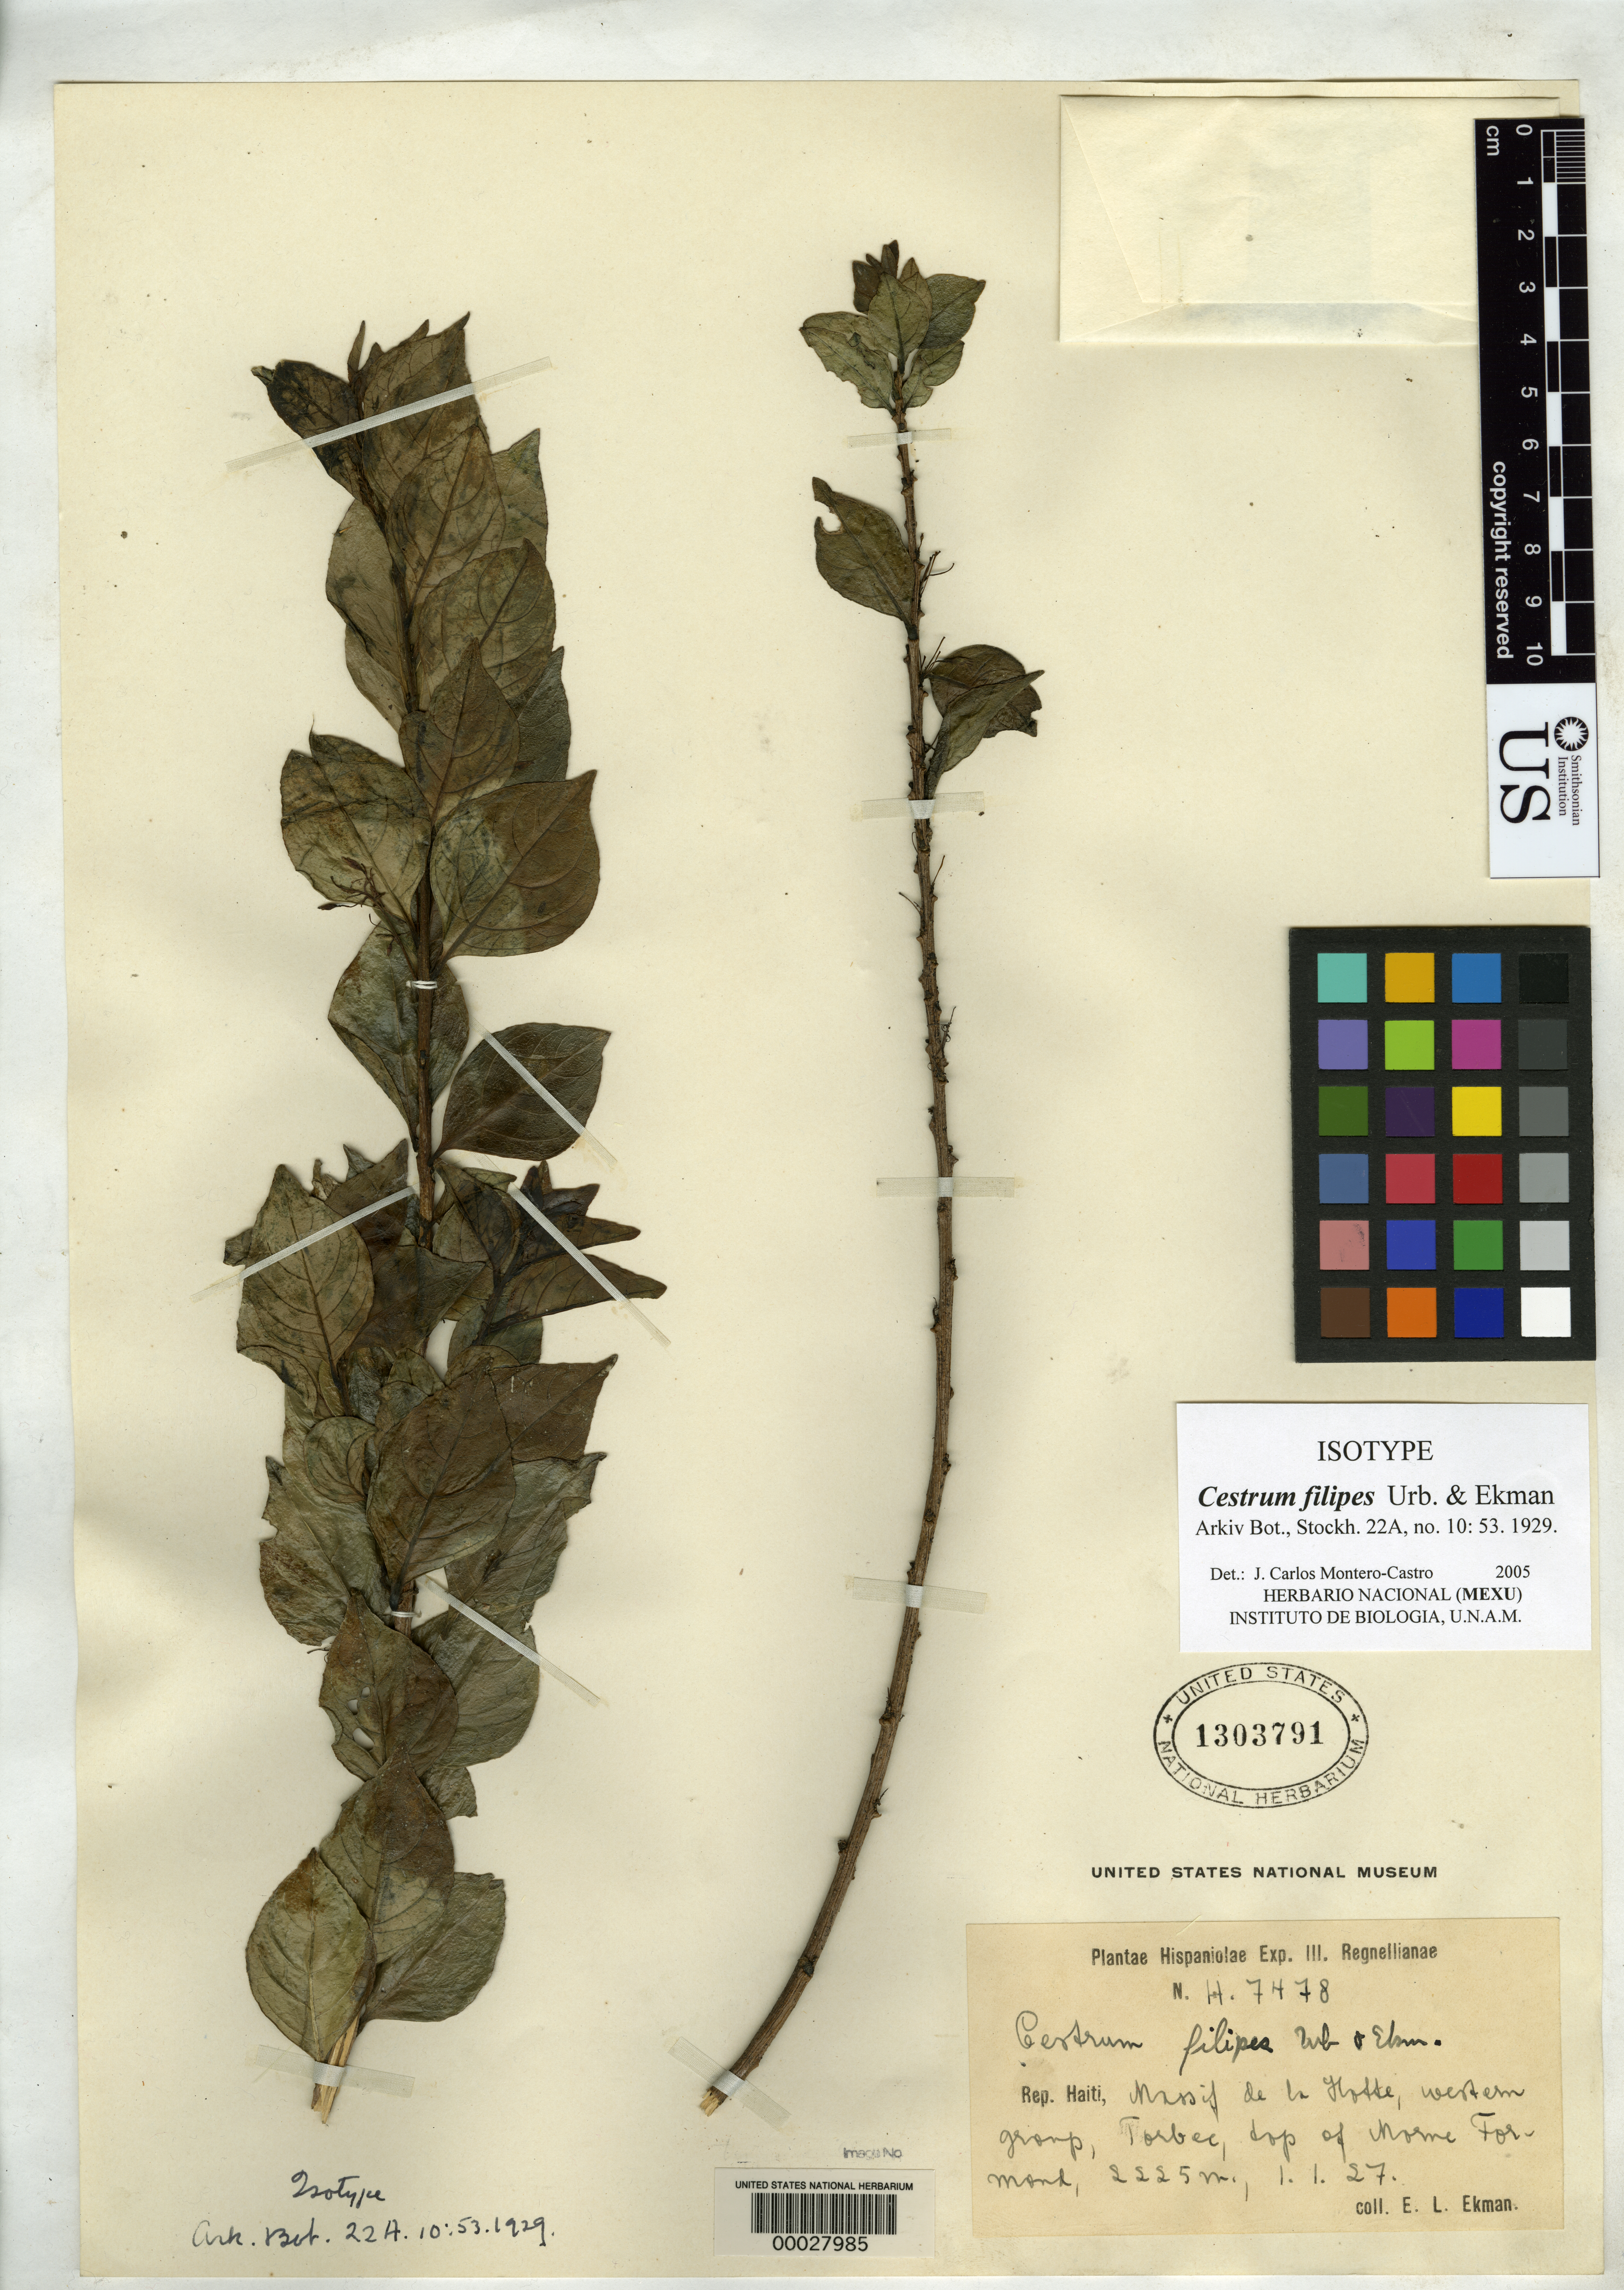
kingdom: Plantae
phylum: Tracheophyta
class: Magnoliopsida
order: Solanales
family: Solanaceae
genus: Cestrum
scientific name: Cestrum filipes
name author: Urb. & Ekman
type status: Isotype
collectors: E. L. Ekman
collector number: H 7478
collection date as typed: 01 Jan 1927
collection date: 1927-01-01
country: Haiti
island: Hispaniola Island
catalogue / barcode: US 1303791